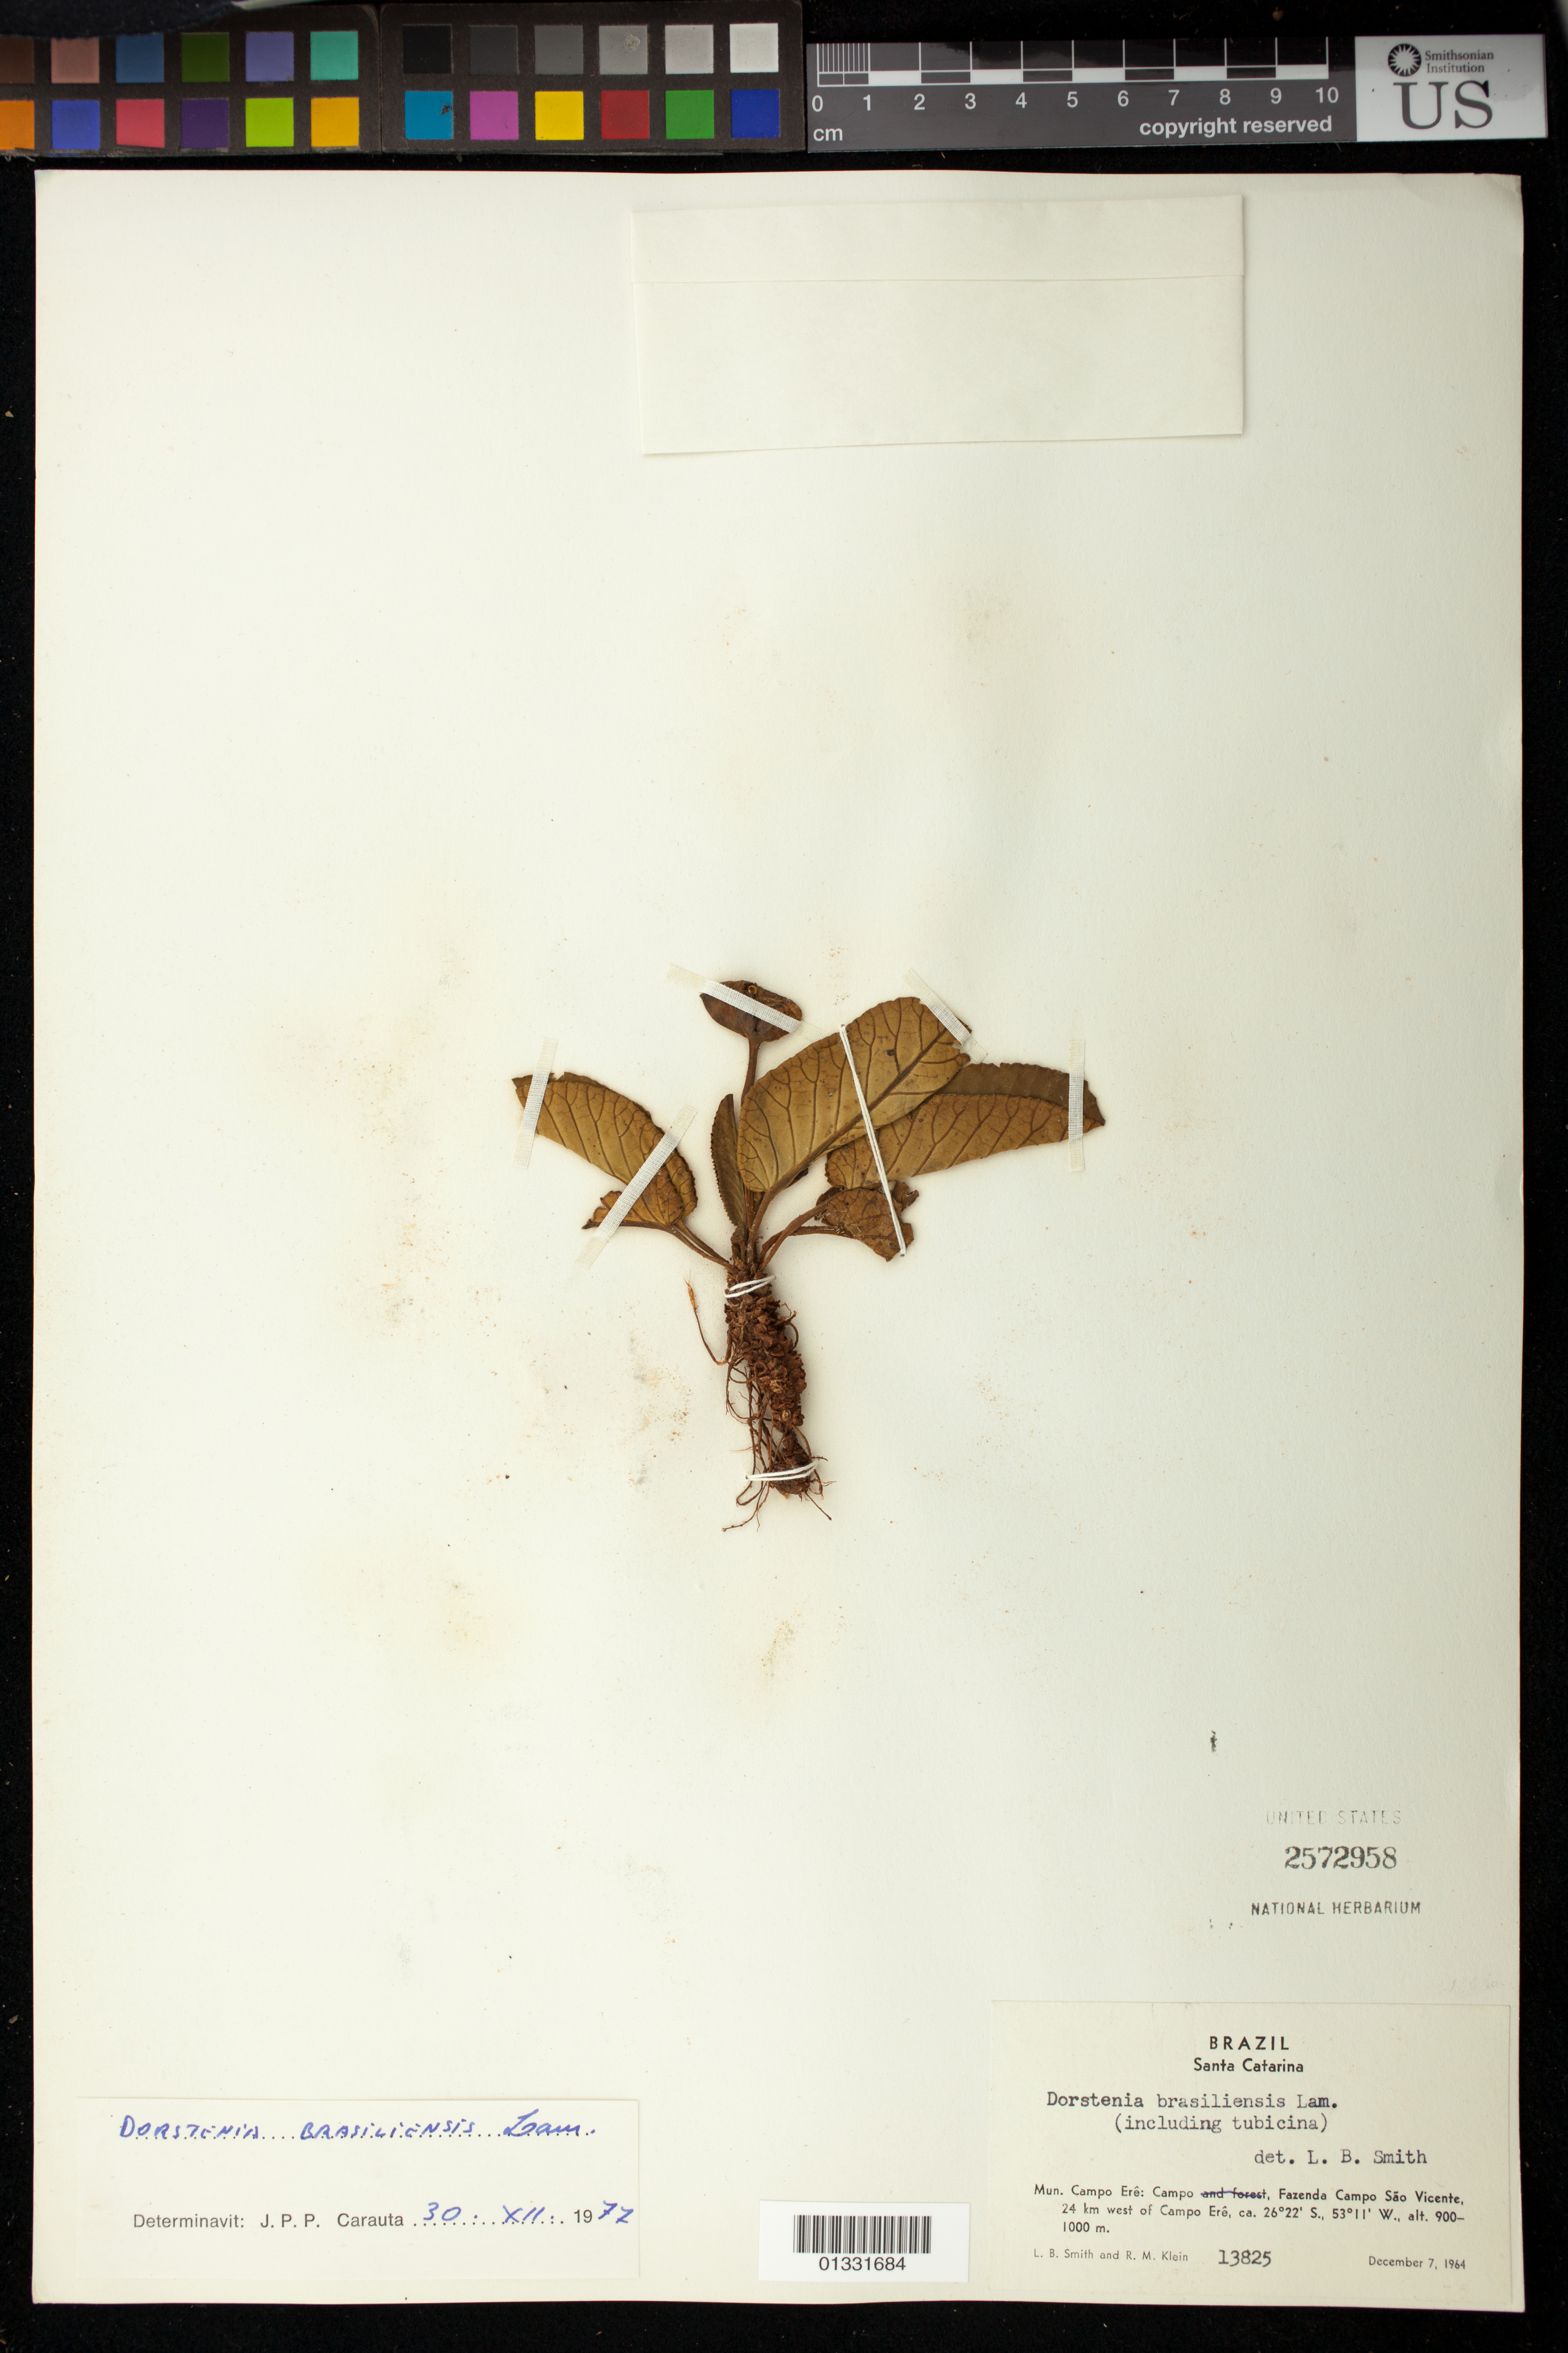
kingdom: Plantae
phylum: Tracheophyta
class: Magnoliopsida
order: Rosales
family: Moraceae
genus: Dorstenia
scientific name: Dorstenia brasiliensis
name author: Lam.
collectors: L. Smith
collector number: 13825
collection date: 1964-12-07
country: Brazil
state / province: Santa Catarina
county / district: Campo Erê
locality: Fazenda Campo São Vicente, 24km west of Campo Erê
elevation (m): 900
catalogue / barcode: US 2572958